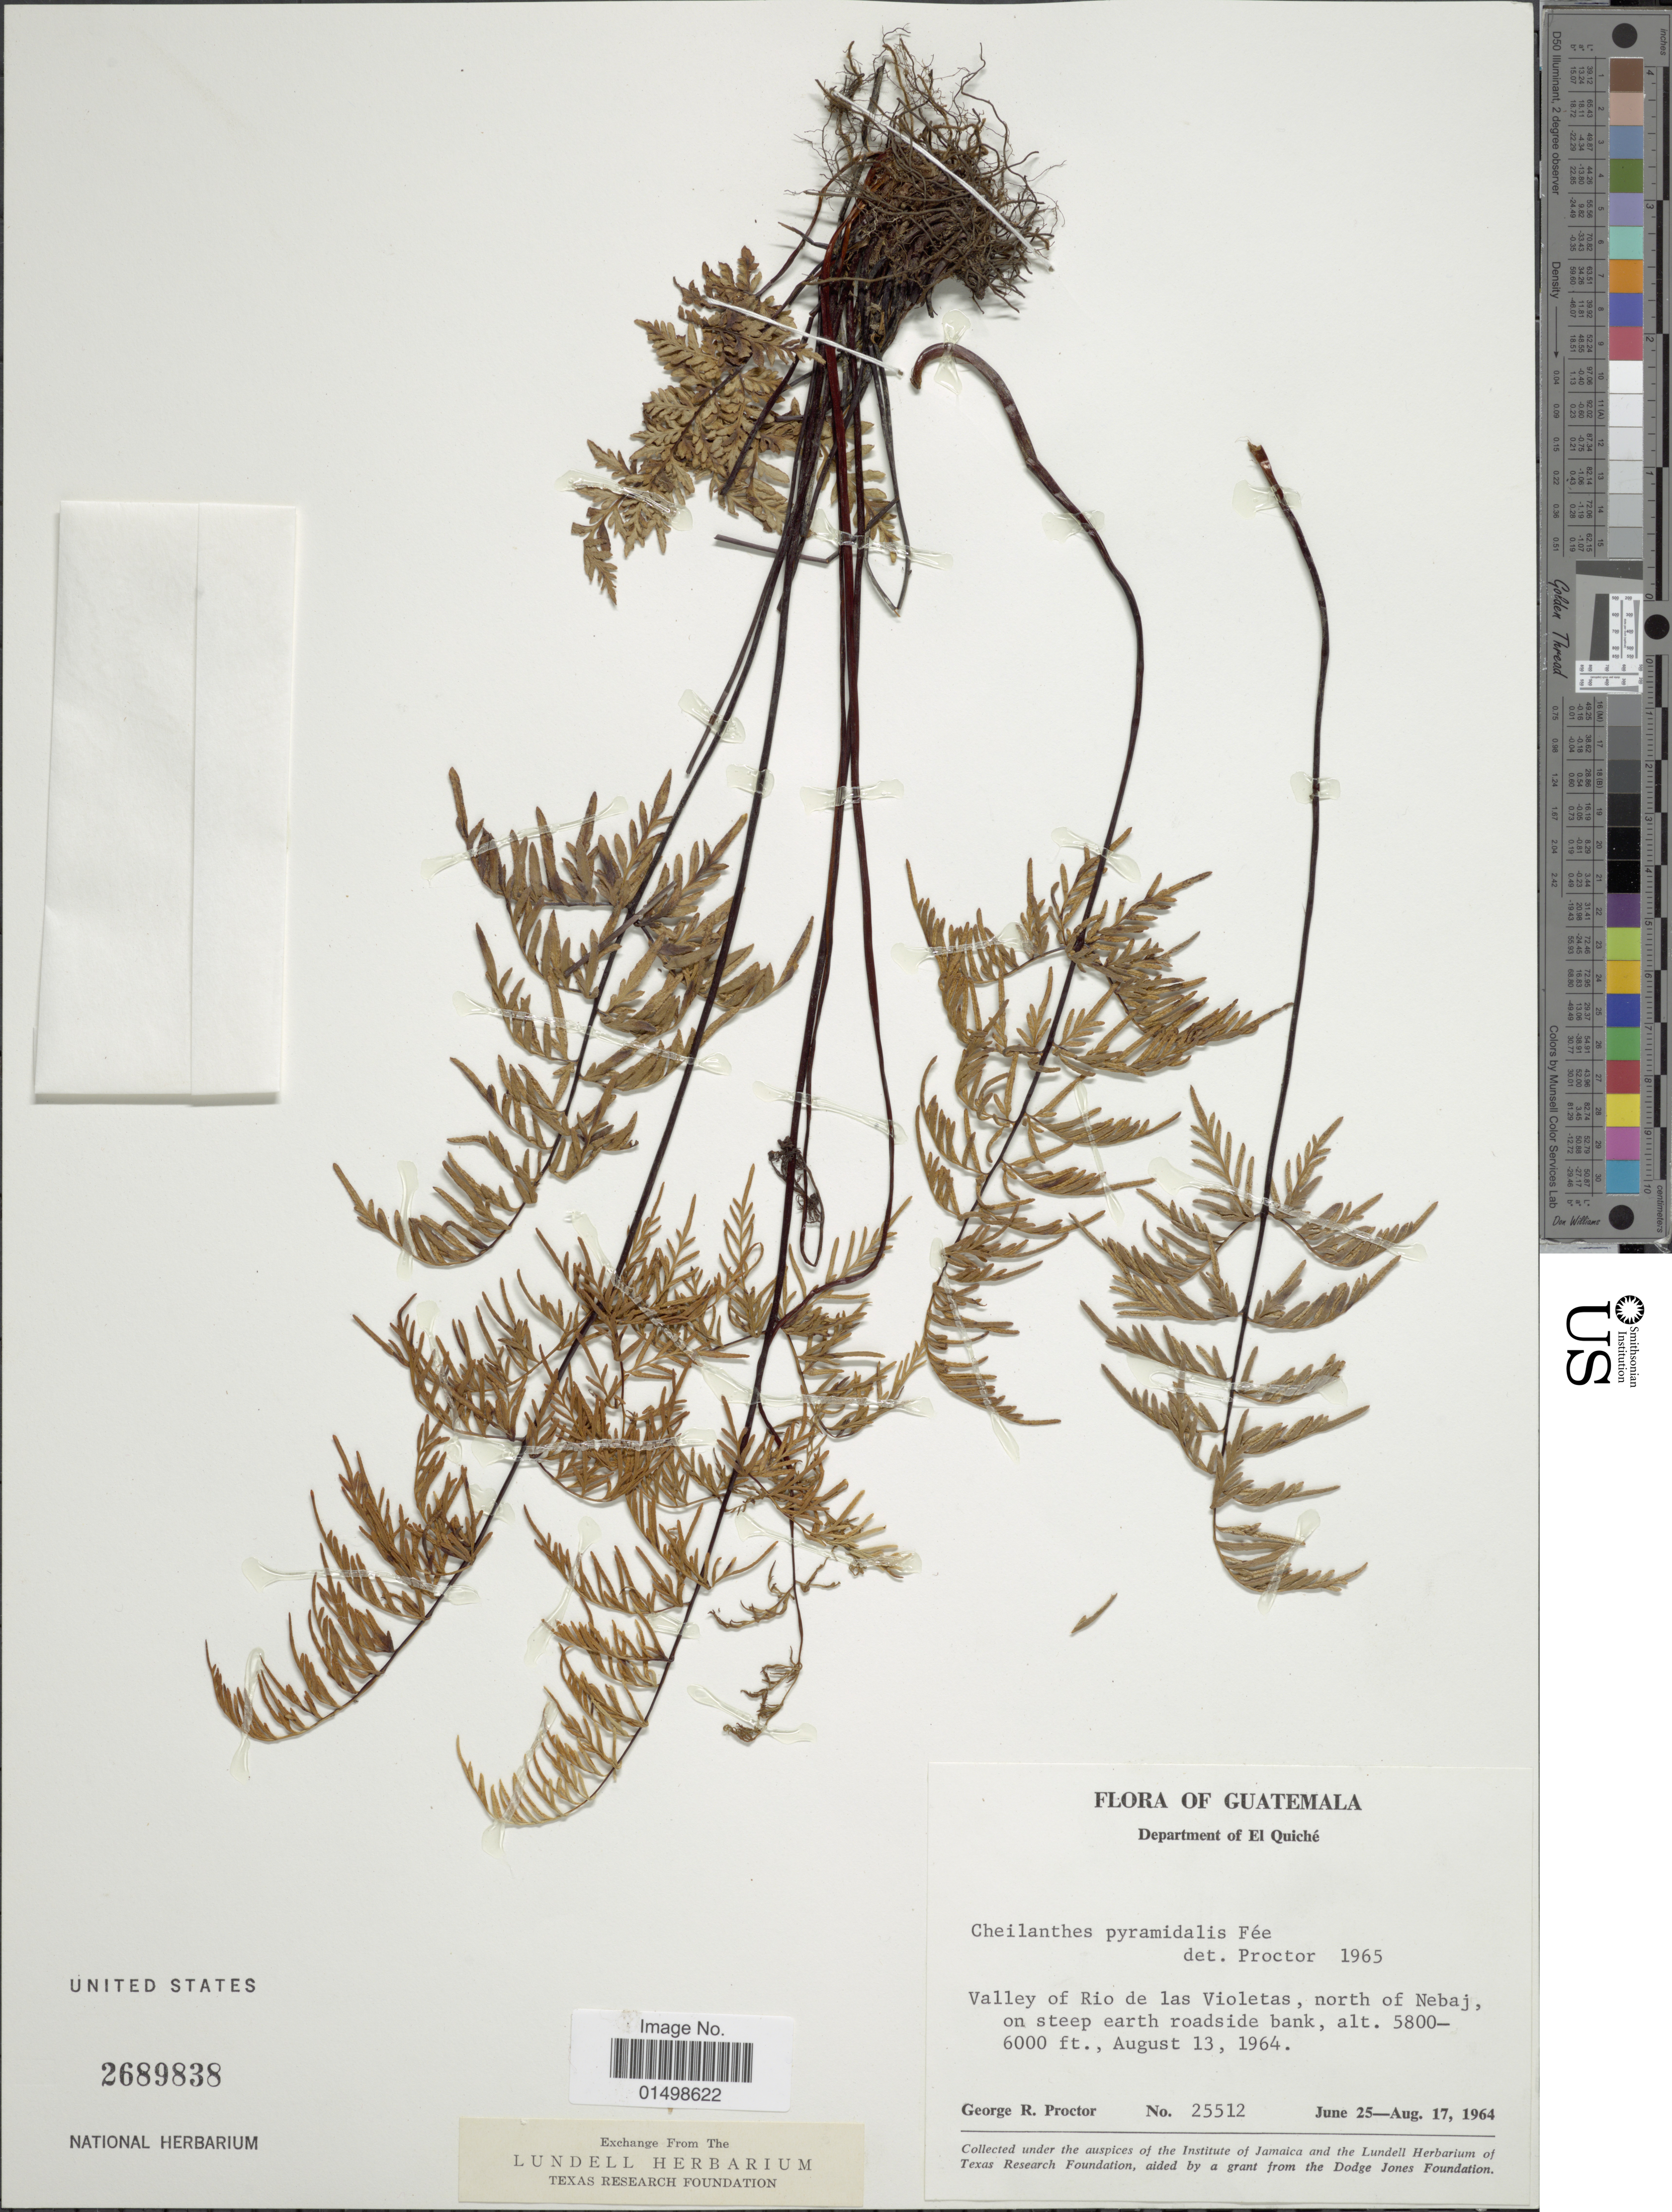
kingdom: Plantae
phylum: Tracheophyta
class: Polypodiopsida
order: Polypodiales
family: Pteridaceae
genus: Cheilanthes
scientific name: Cheilanthes pyramidalis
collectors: G. R. Proctor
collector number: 25512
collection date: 1964-06-25/1964-08-17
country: Guatemala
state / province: El Quiché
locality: Valley of Rio de las Violetas, north of Nebaj, on steep earth roadside bank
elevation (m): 1768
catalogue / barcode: US 2689838